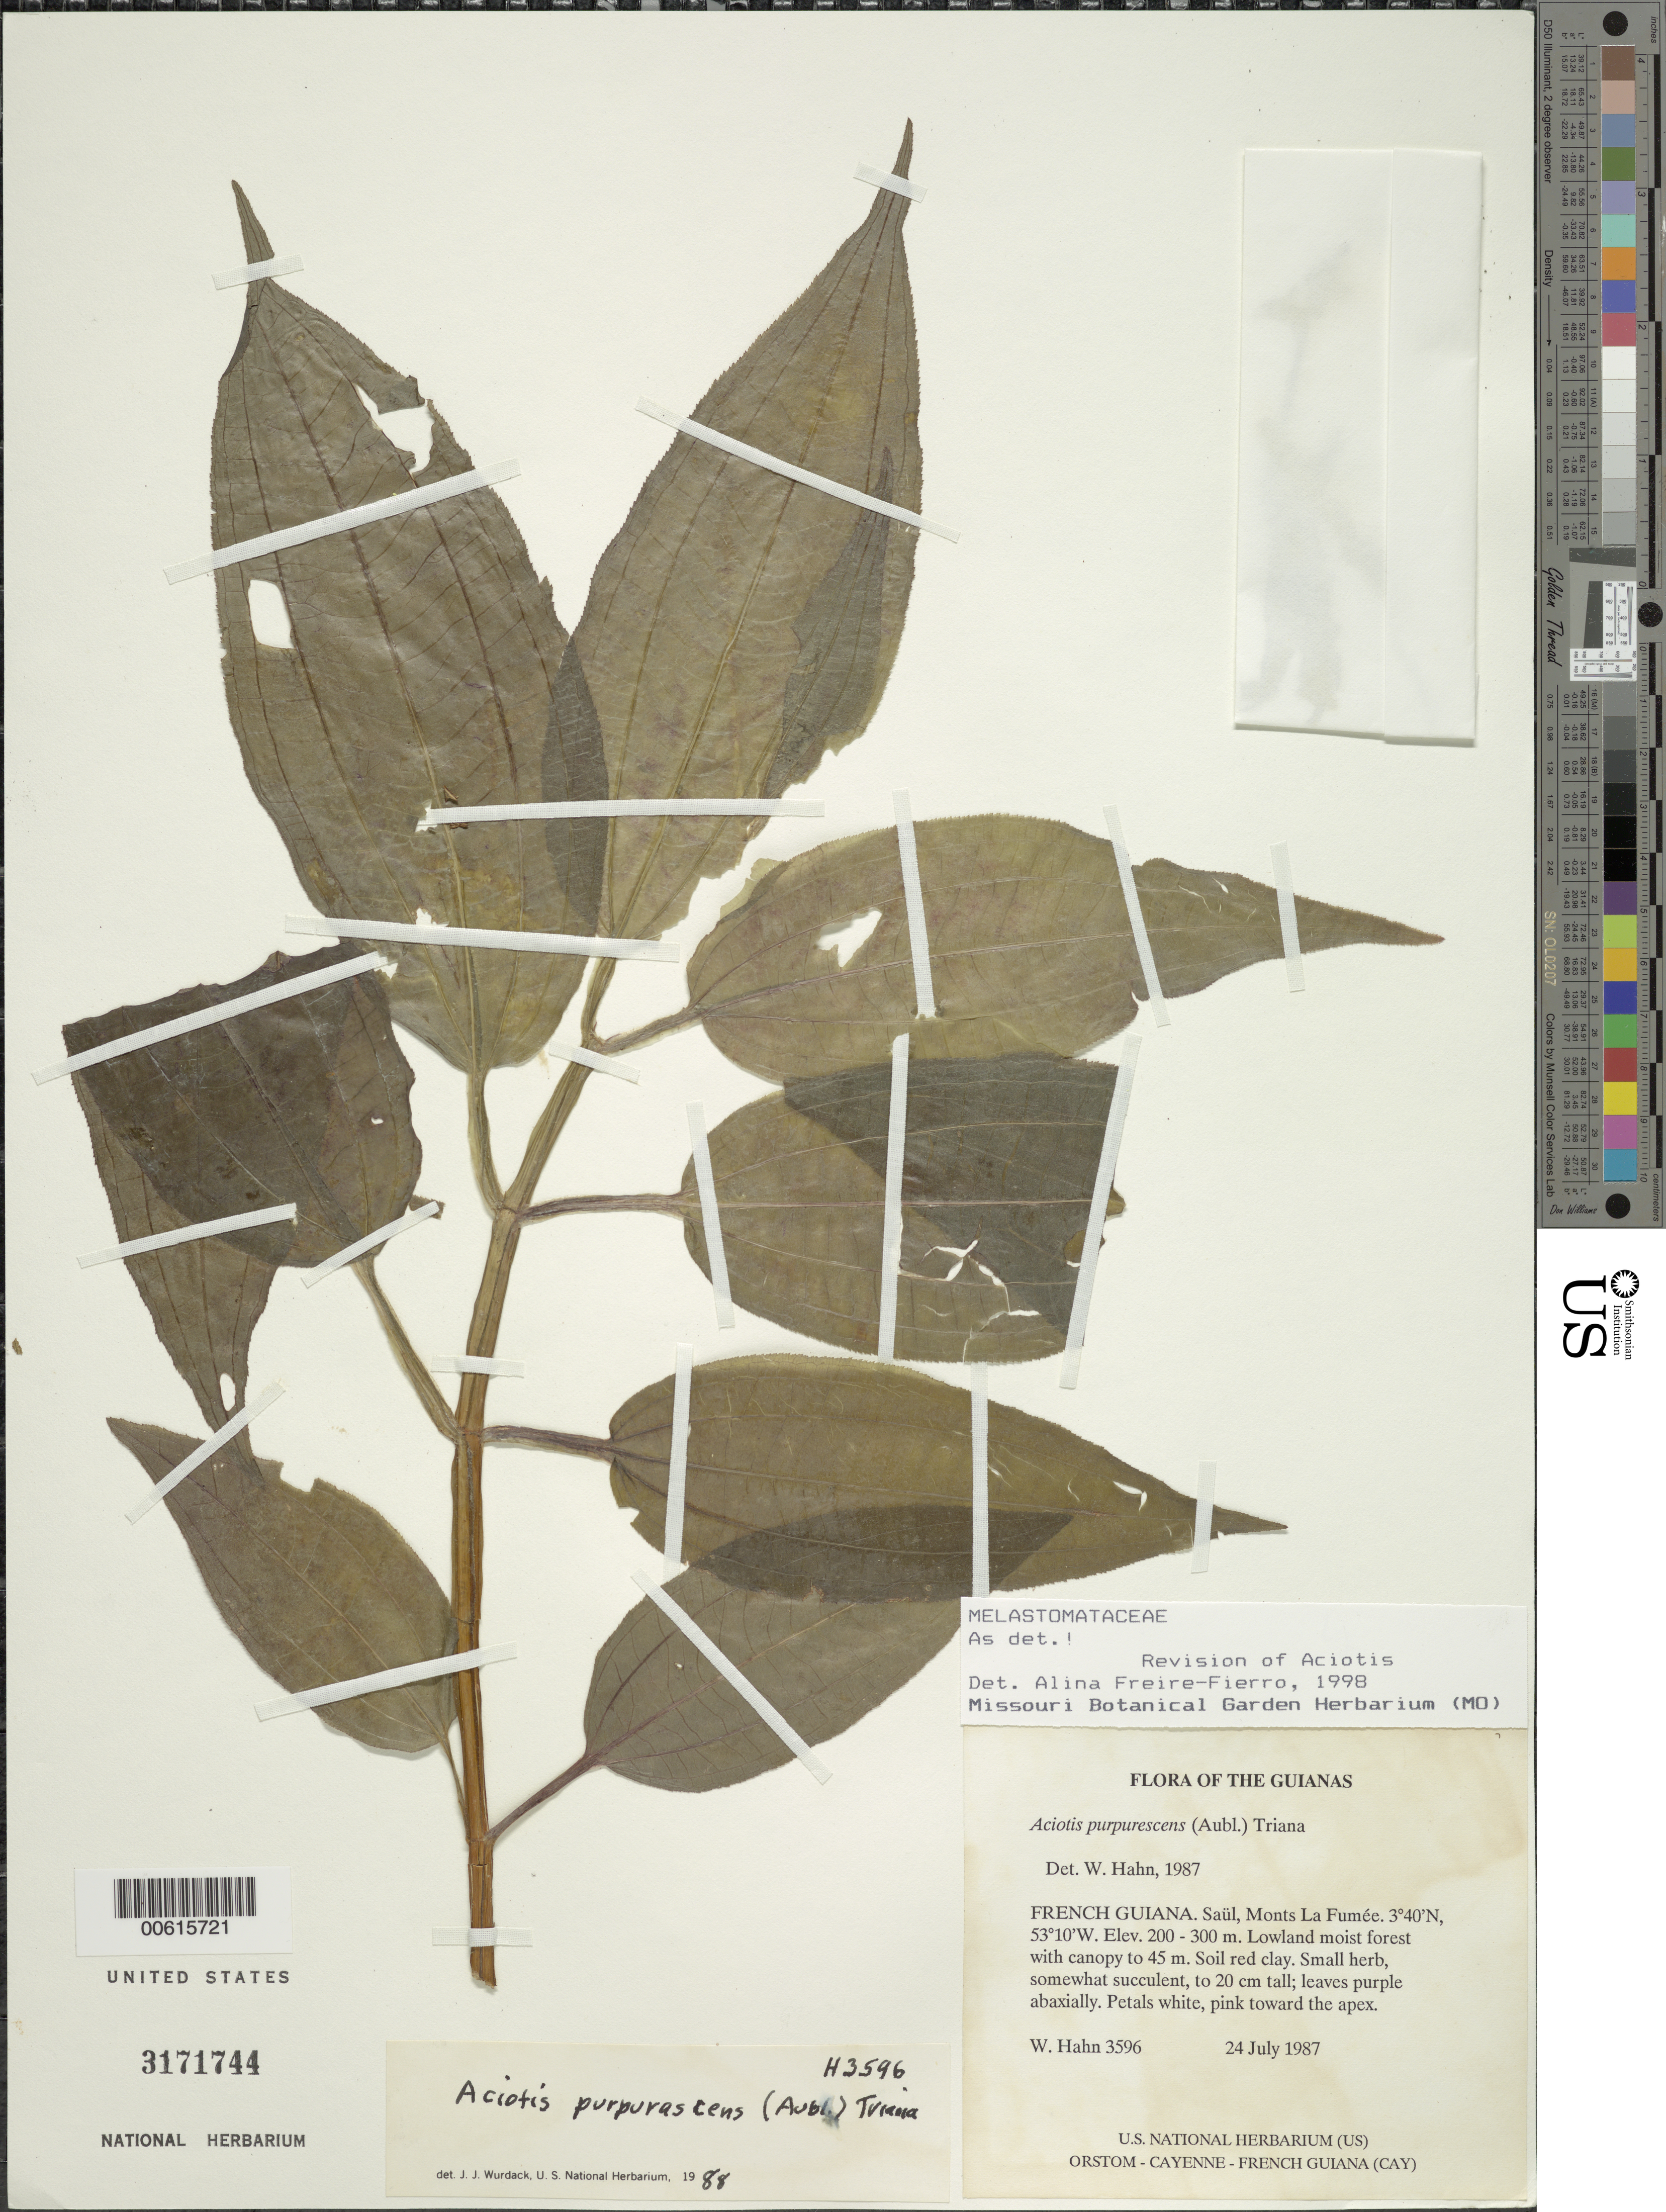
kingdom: Plantae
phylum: Tracheophyta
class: Magnoliopsida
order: Myrtales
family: Melastomataceae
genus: Aciotis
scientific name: Aciotis purpurascens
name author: (Aubl.) Triana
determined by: Hahn, William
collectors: W. Hahn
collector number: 3596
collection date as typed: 24 July 1987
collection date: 1987-07-24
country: French Guiana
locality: Saül, Monts La Fumée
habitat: Lowland moist forest with canopy to 45 m. Soil red clay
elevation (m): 200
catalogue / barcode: US 3171744